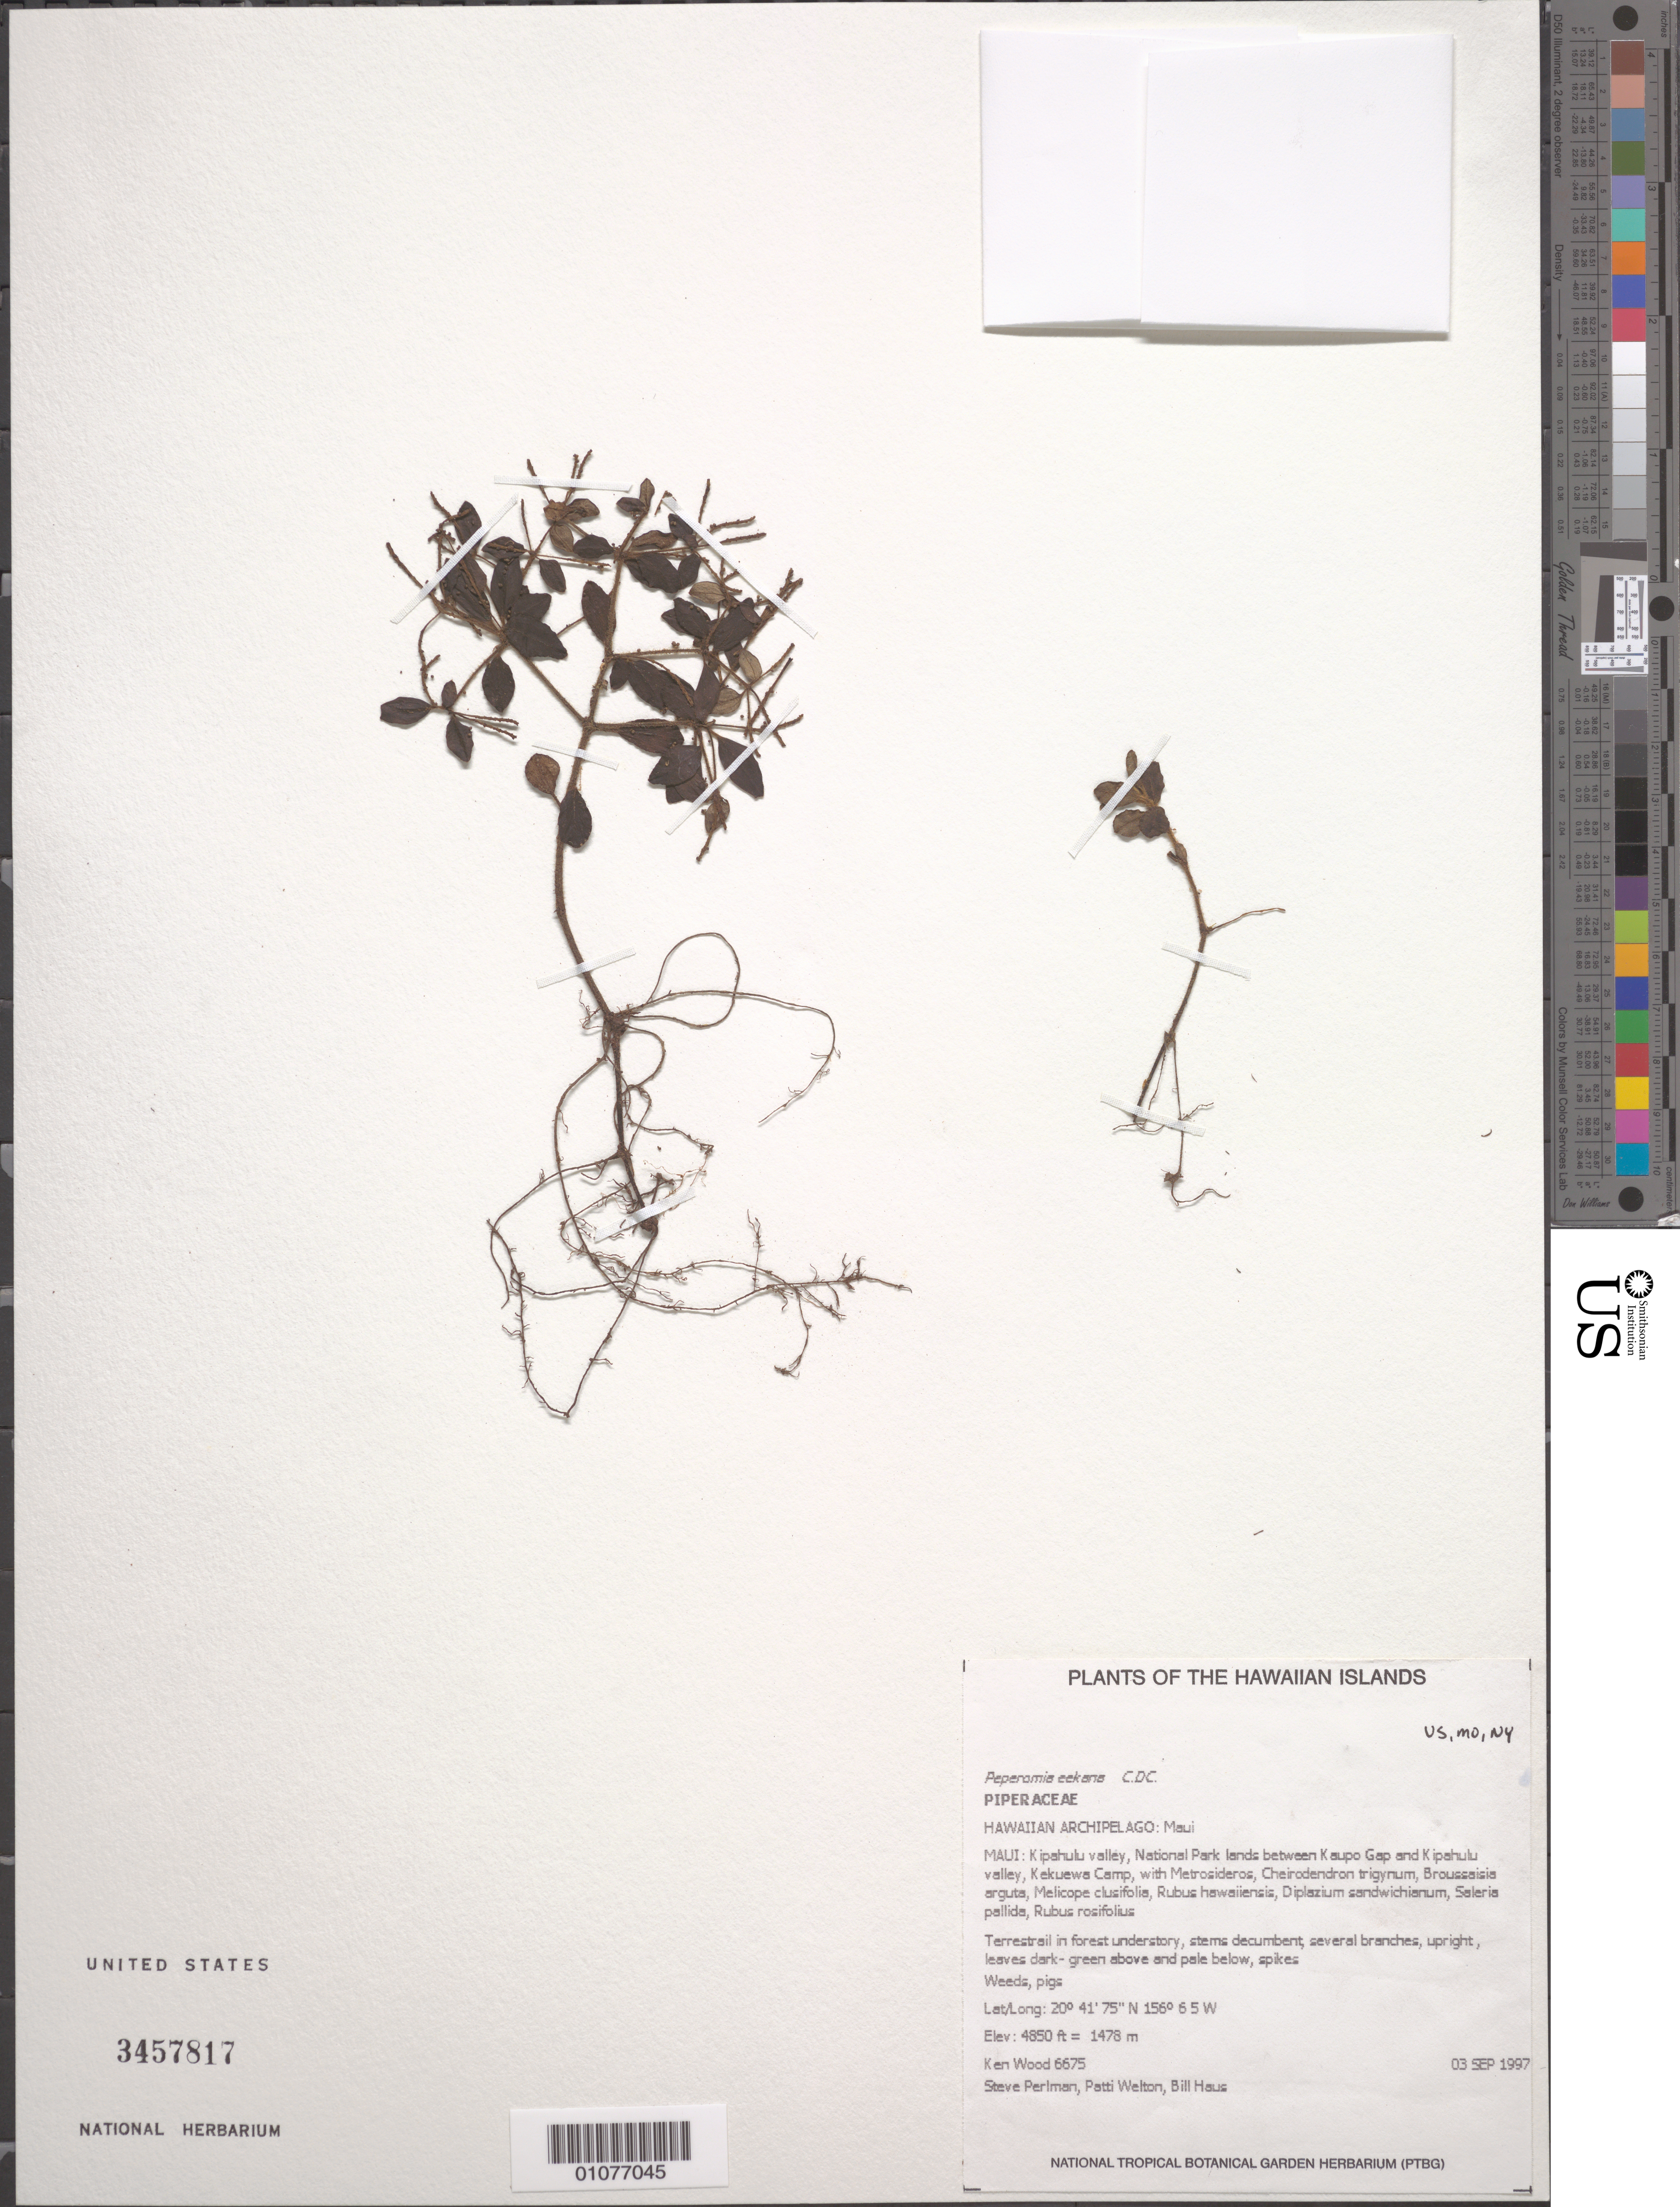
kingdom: Plantae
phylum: Tracheophyta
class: Magnoliopsida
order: Piperales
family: Piperaceae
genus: Peperomia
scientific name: Peperomia eekana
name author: C. DC.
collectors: K. R. Wood, S. P. Perlman, P. Welton & B. Haus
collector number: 6675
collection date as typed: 3 Sep 1997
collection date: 1997-09-03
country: United States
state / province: Hawaii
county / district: Maui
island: Maui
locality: Kipahulu valley, National Park lands between Kaupo Gap and Kipahulu valley, Kewuewa Camp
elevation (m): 1478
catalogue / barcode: US 3457817